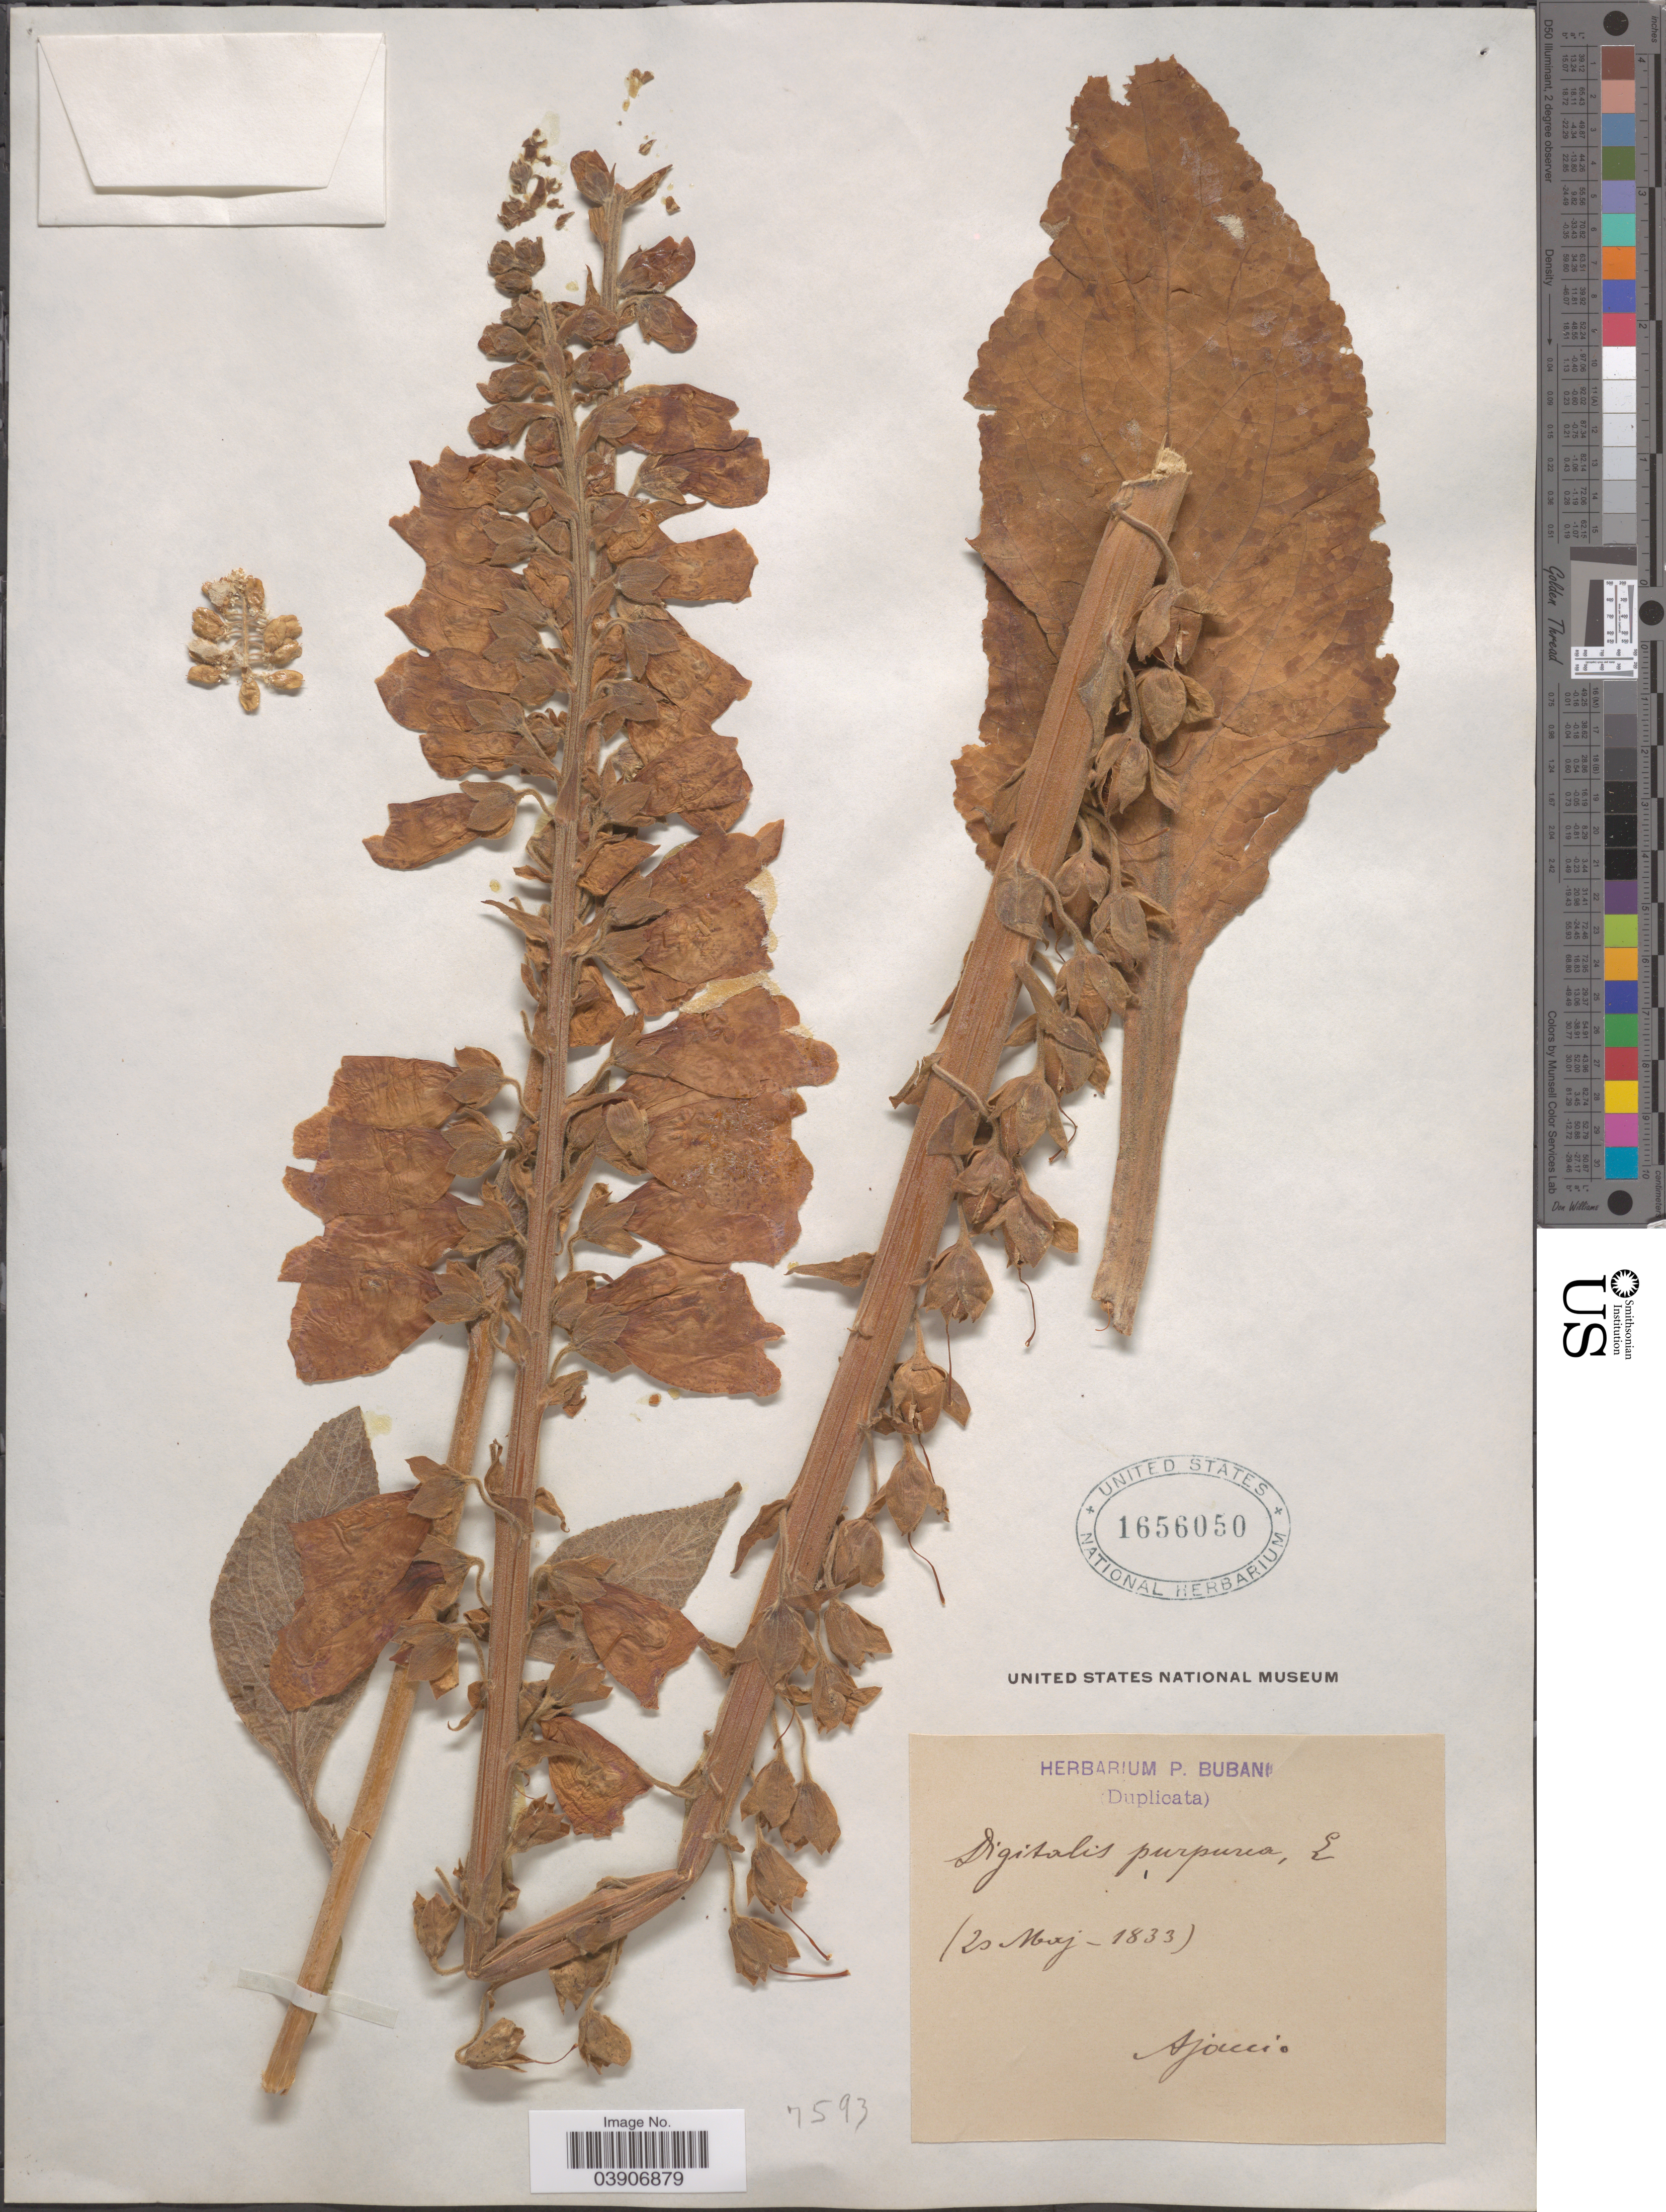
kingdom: Plantae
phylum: Tracheophyta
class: Magnoliopsida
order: Lamiales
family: Plantaginaceae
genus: Digitalis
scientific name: Digitalis purpurea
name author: L.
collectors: ex herb. P. Bubani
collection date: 1833-05-20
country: France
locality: Ajaccio.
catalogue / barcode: US 1656050